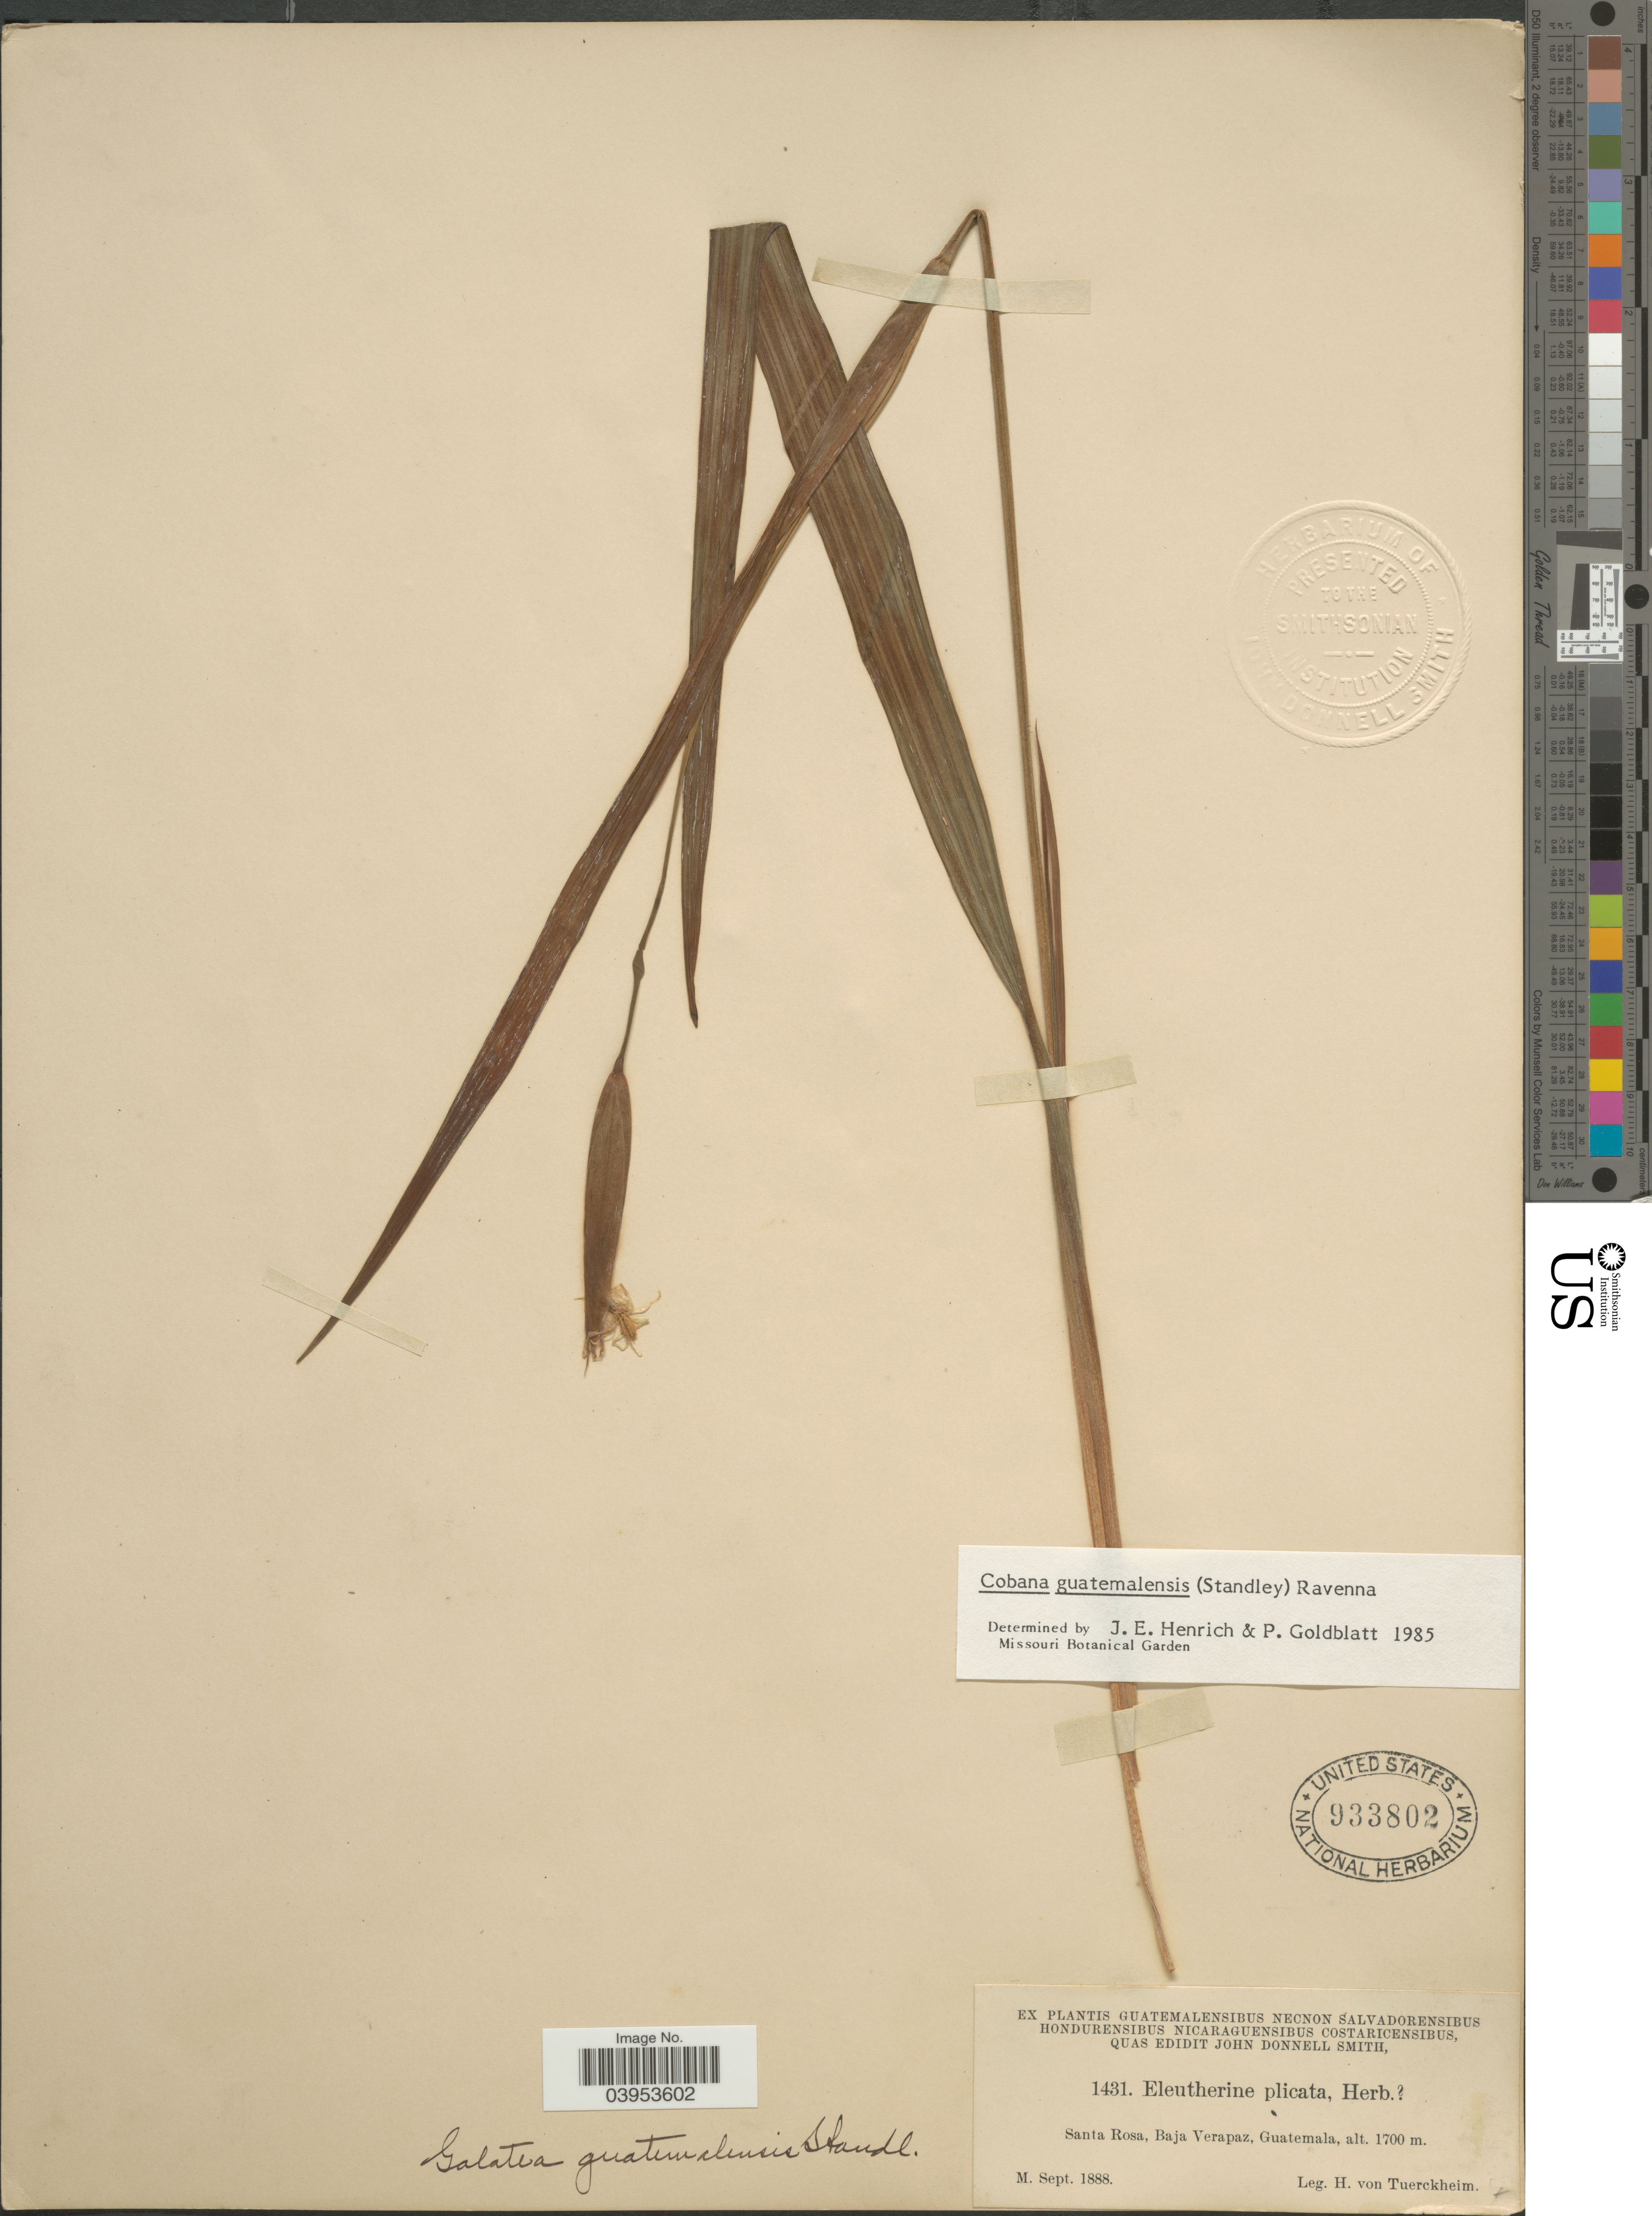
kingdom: Plantae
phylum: Tracheophyta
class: Liliopsida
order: Asparagales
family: Iridaceae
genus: Cobana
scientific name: Cobana guatemalensis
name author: (Standl.) Ravenna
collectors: H. von Türckheim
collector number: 1431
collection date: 1888-09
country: Guatemala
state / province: Baja Verapaz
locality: Santa Rosa.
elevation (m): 1700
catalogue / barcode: US 933802